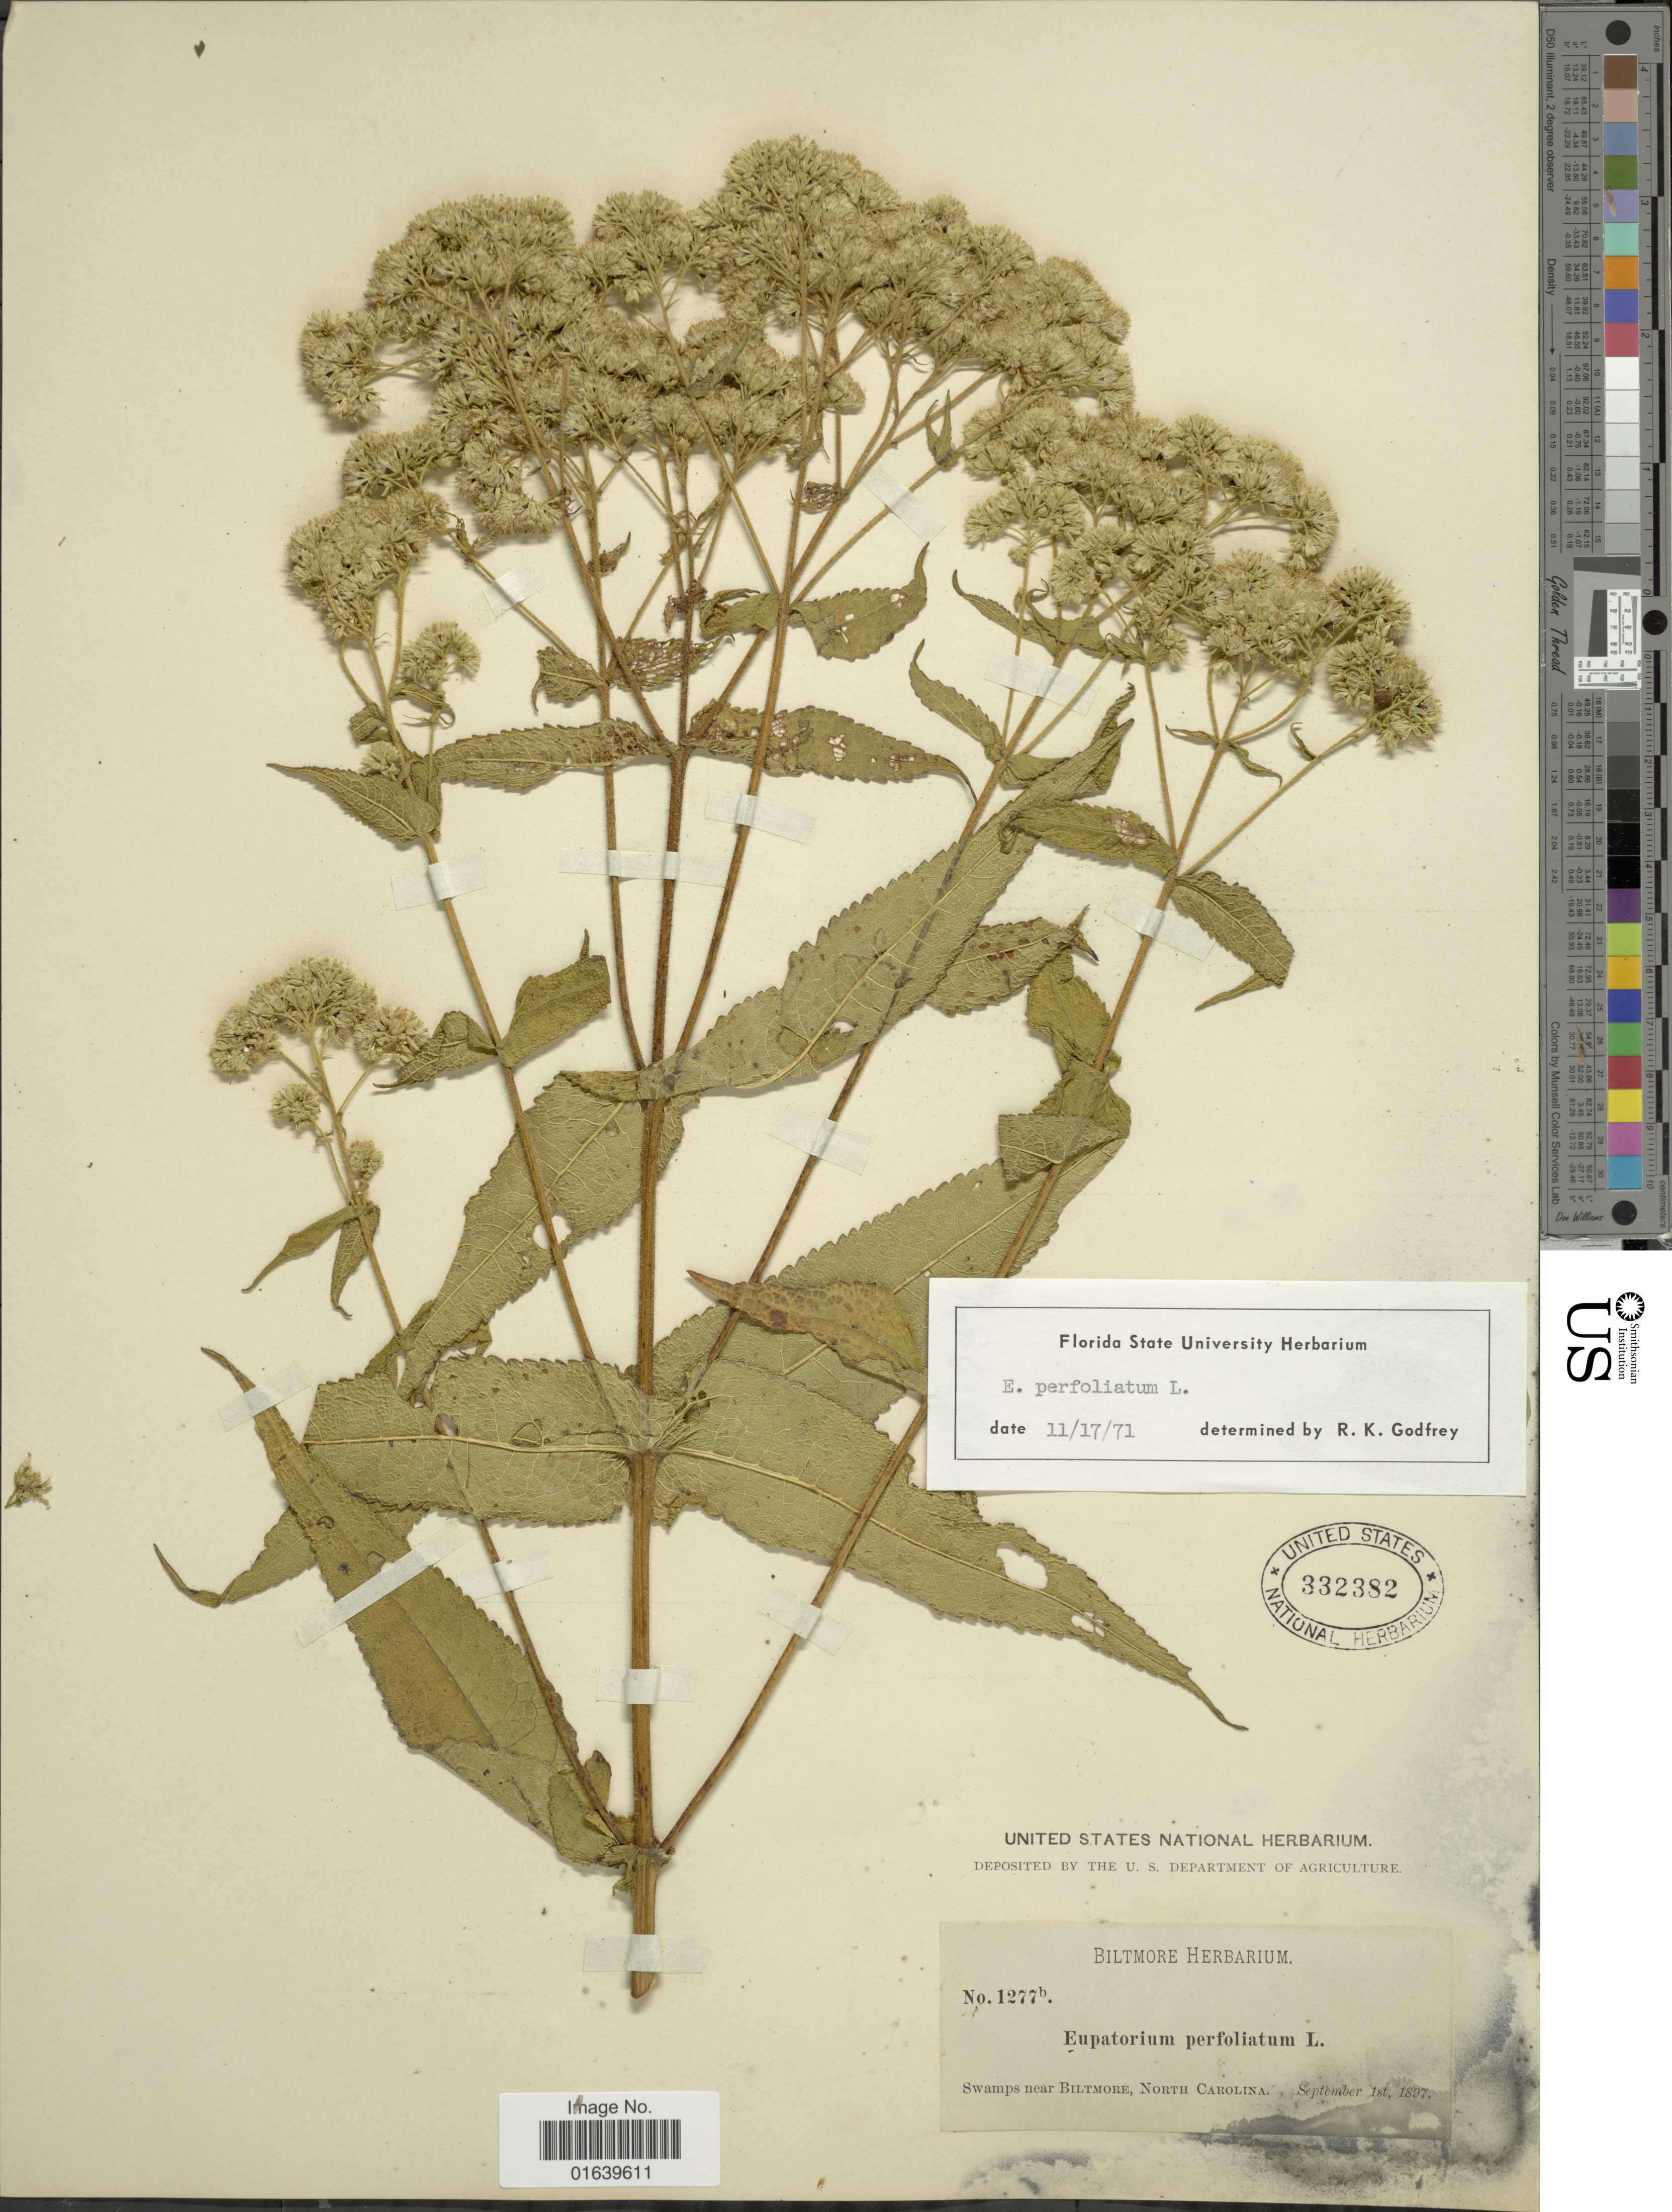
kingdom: Plantae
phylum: Tracheophyta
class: Magnoliopsida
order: Asterales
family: Asteraceae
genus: Eupatorium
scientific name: Eupatorium perfoliatum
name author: L.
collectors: ex herb. Biltmore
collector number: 1277b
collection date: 1897-09-01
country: United States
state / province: North Carolina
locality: Swamps near Biltmore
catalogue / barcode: US 332382